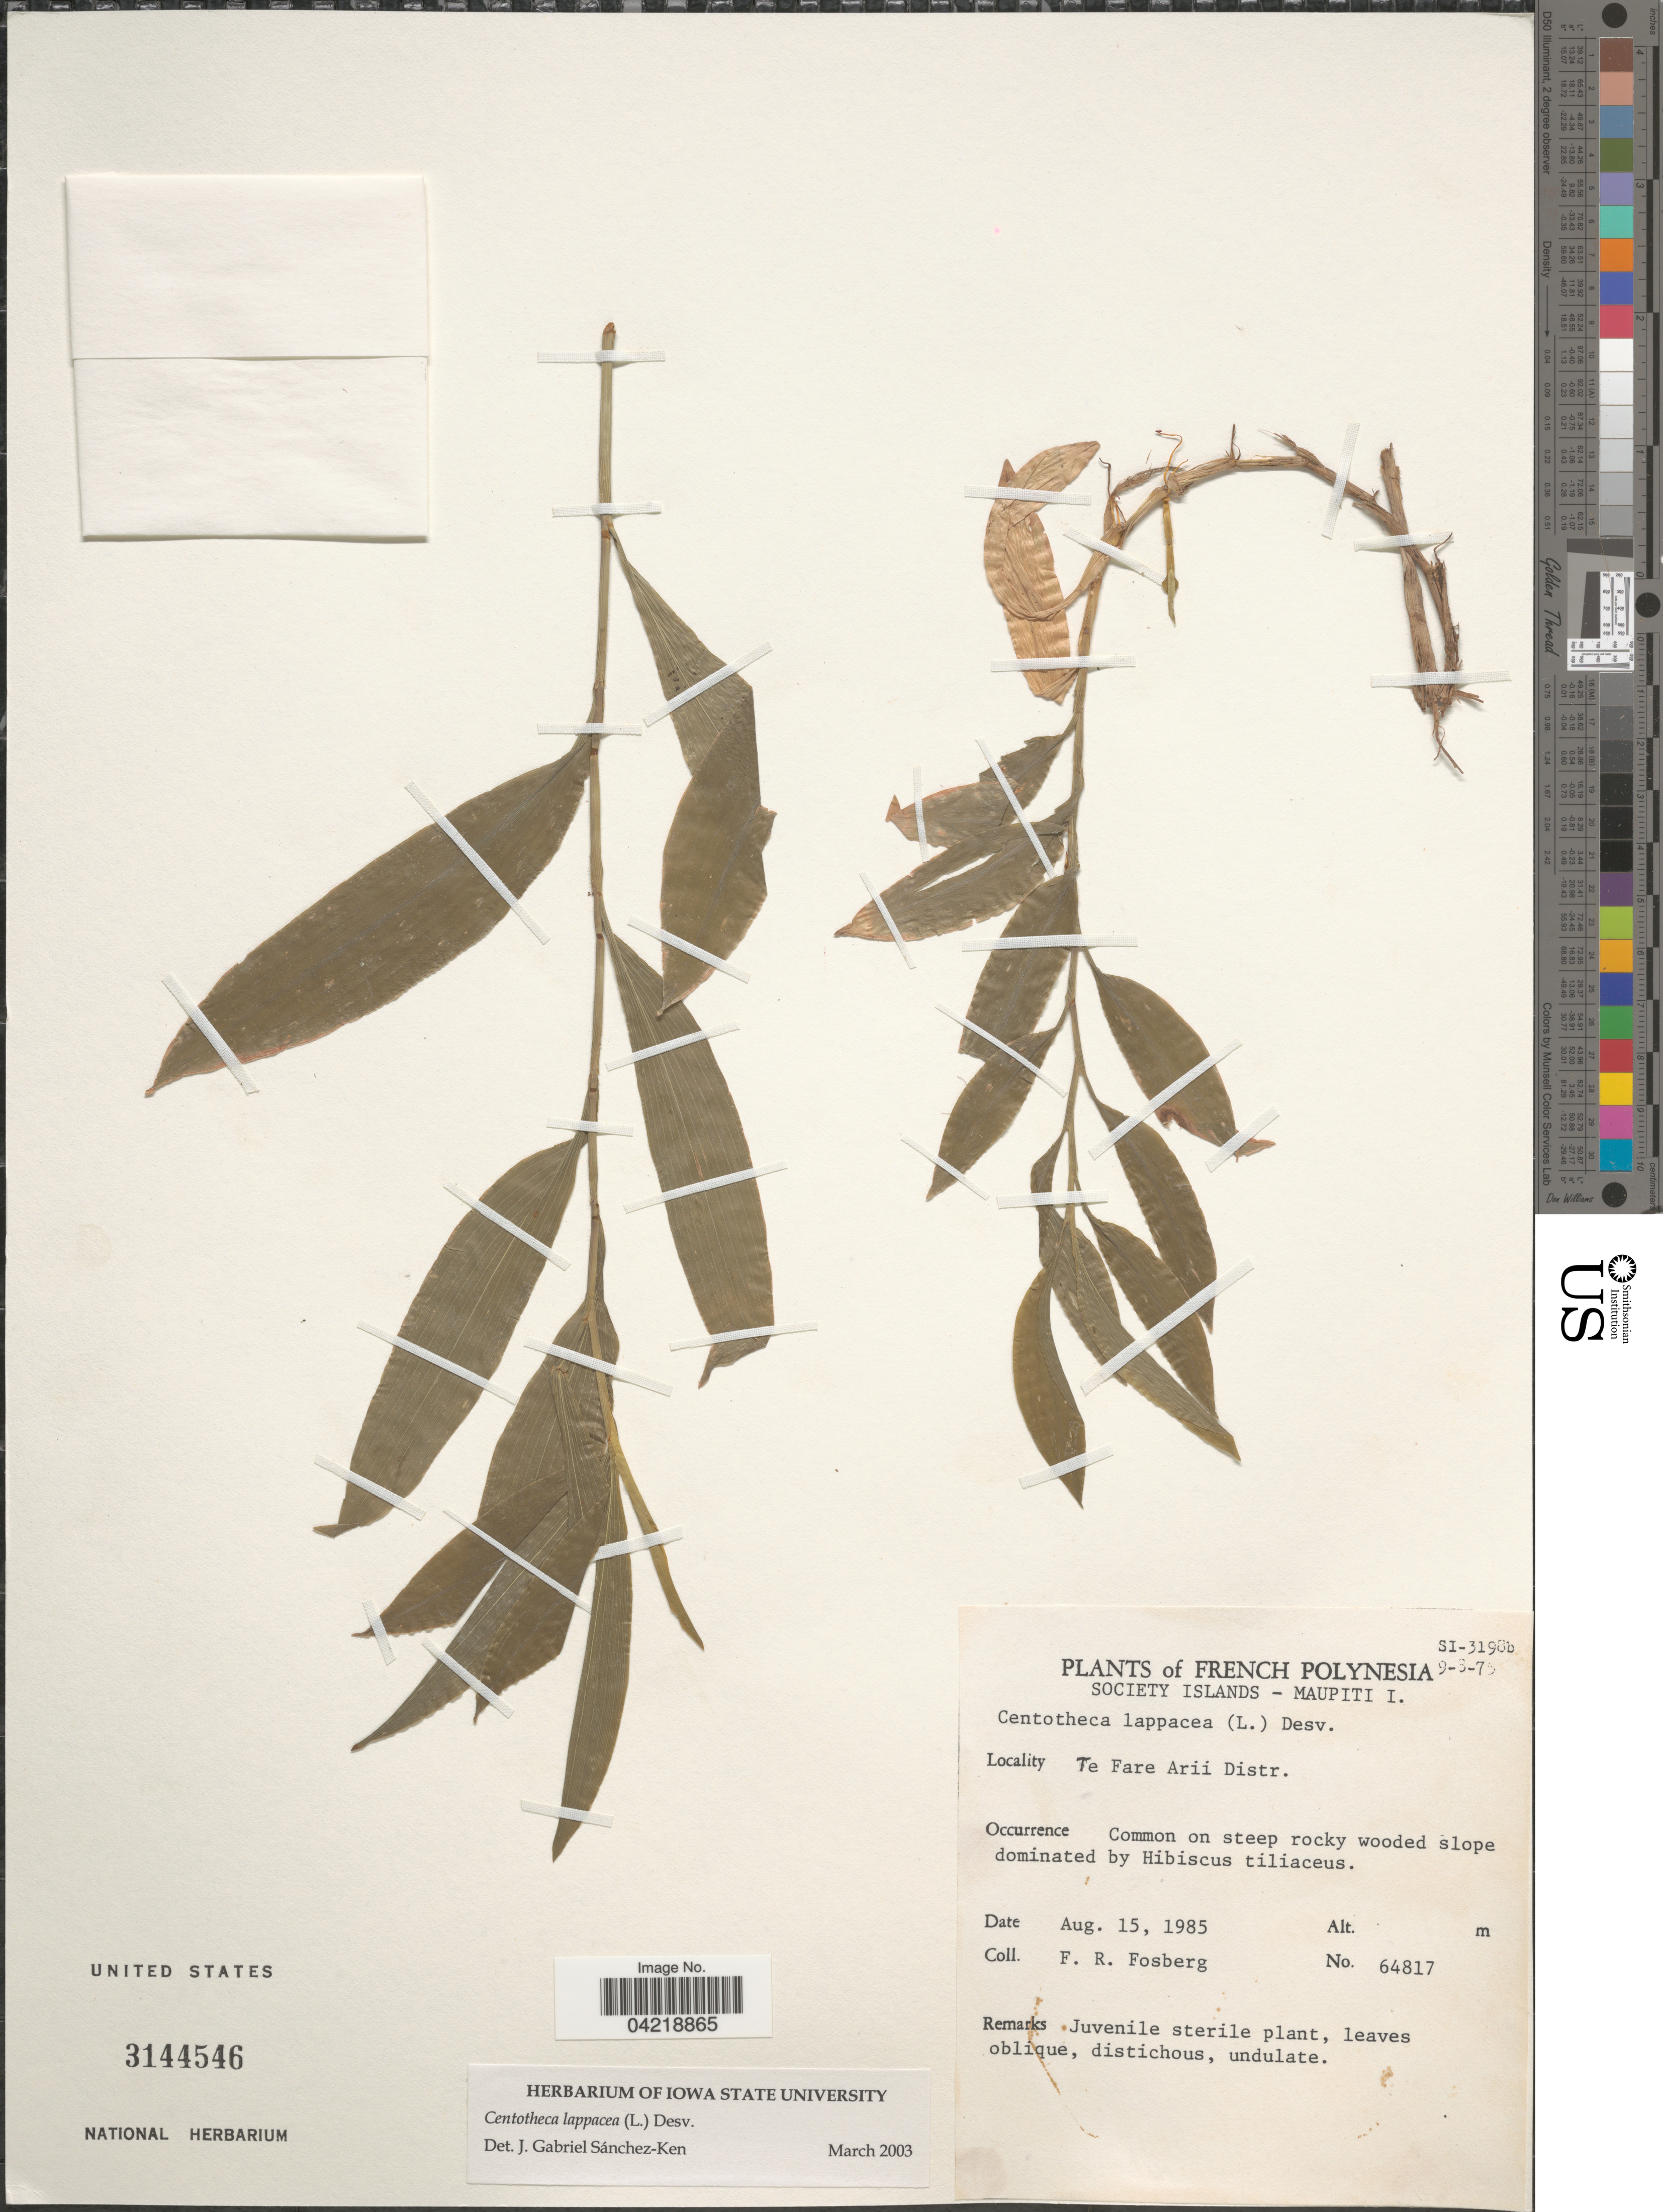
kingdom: Plantae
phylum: Tracheophyta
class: Liliopsida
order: Poales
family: Poaceae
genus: Centotheca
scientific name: Centotheca lappacea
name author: (L.) Desv.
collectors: F. R. Fosberg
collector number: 64817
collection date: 1985-08-15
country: French Polynesia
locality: Society Islands - Maupiti I. Te Fare Arii Distr.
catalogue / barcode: US 3144546